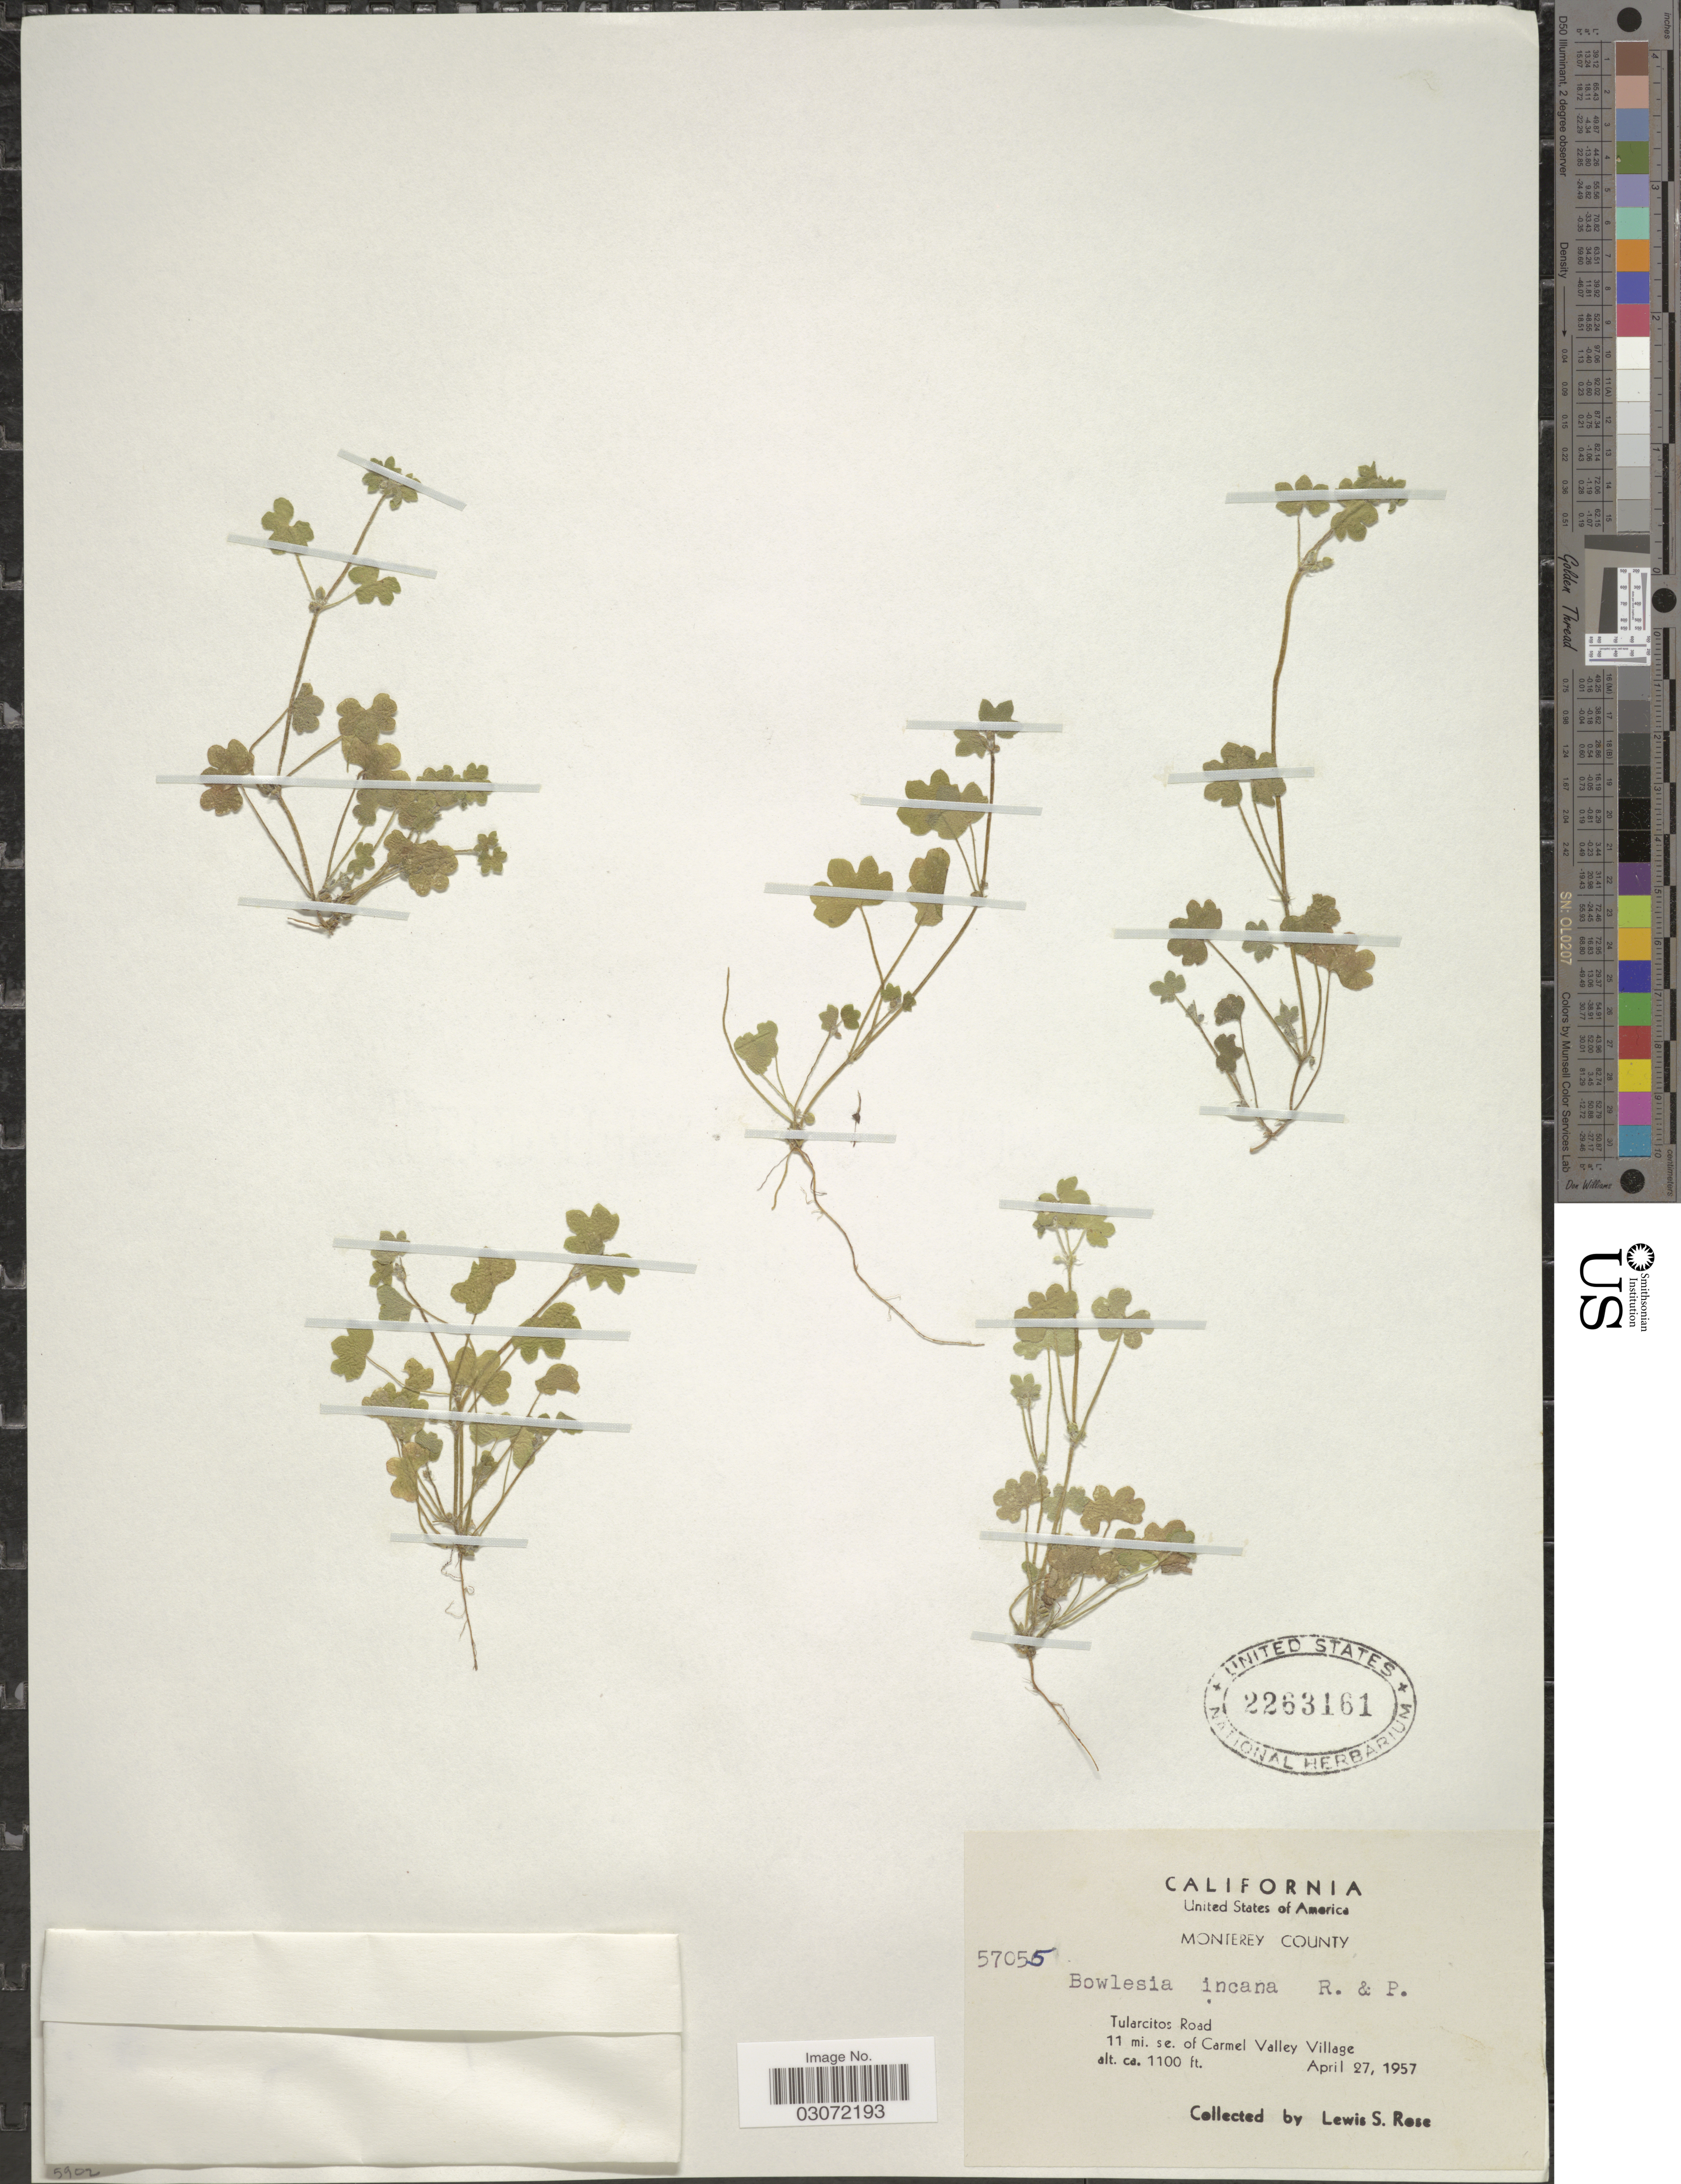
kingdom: Plantae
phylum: Tracheophyta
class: Magnoliopsida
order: Apiales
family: Apiaceae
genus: Bowlesia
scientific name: Bowlesia incana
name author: Ruiz & Pav.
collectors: L. S. Rose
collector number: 57055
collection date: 1957-04-27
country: United States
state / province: California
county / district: Monterey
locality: Monterey County. Tularcitos Road, 11 mi. s.e. of Carmel Valley Village.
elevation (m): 335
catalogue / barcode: US 2263161